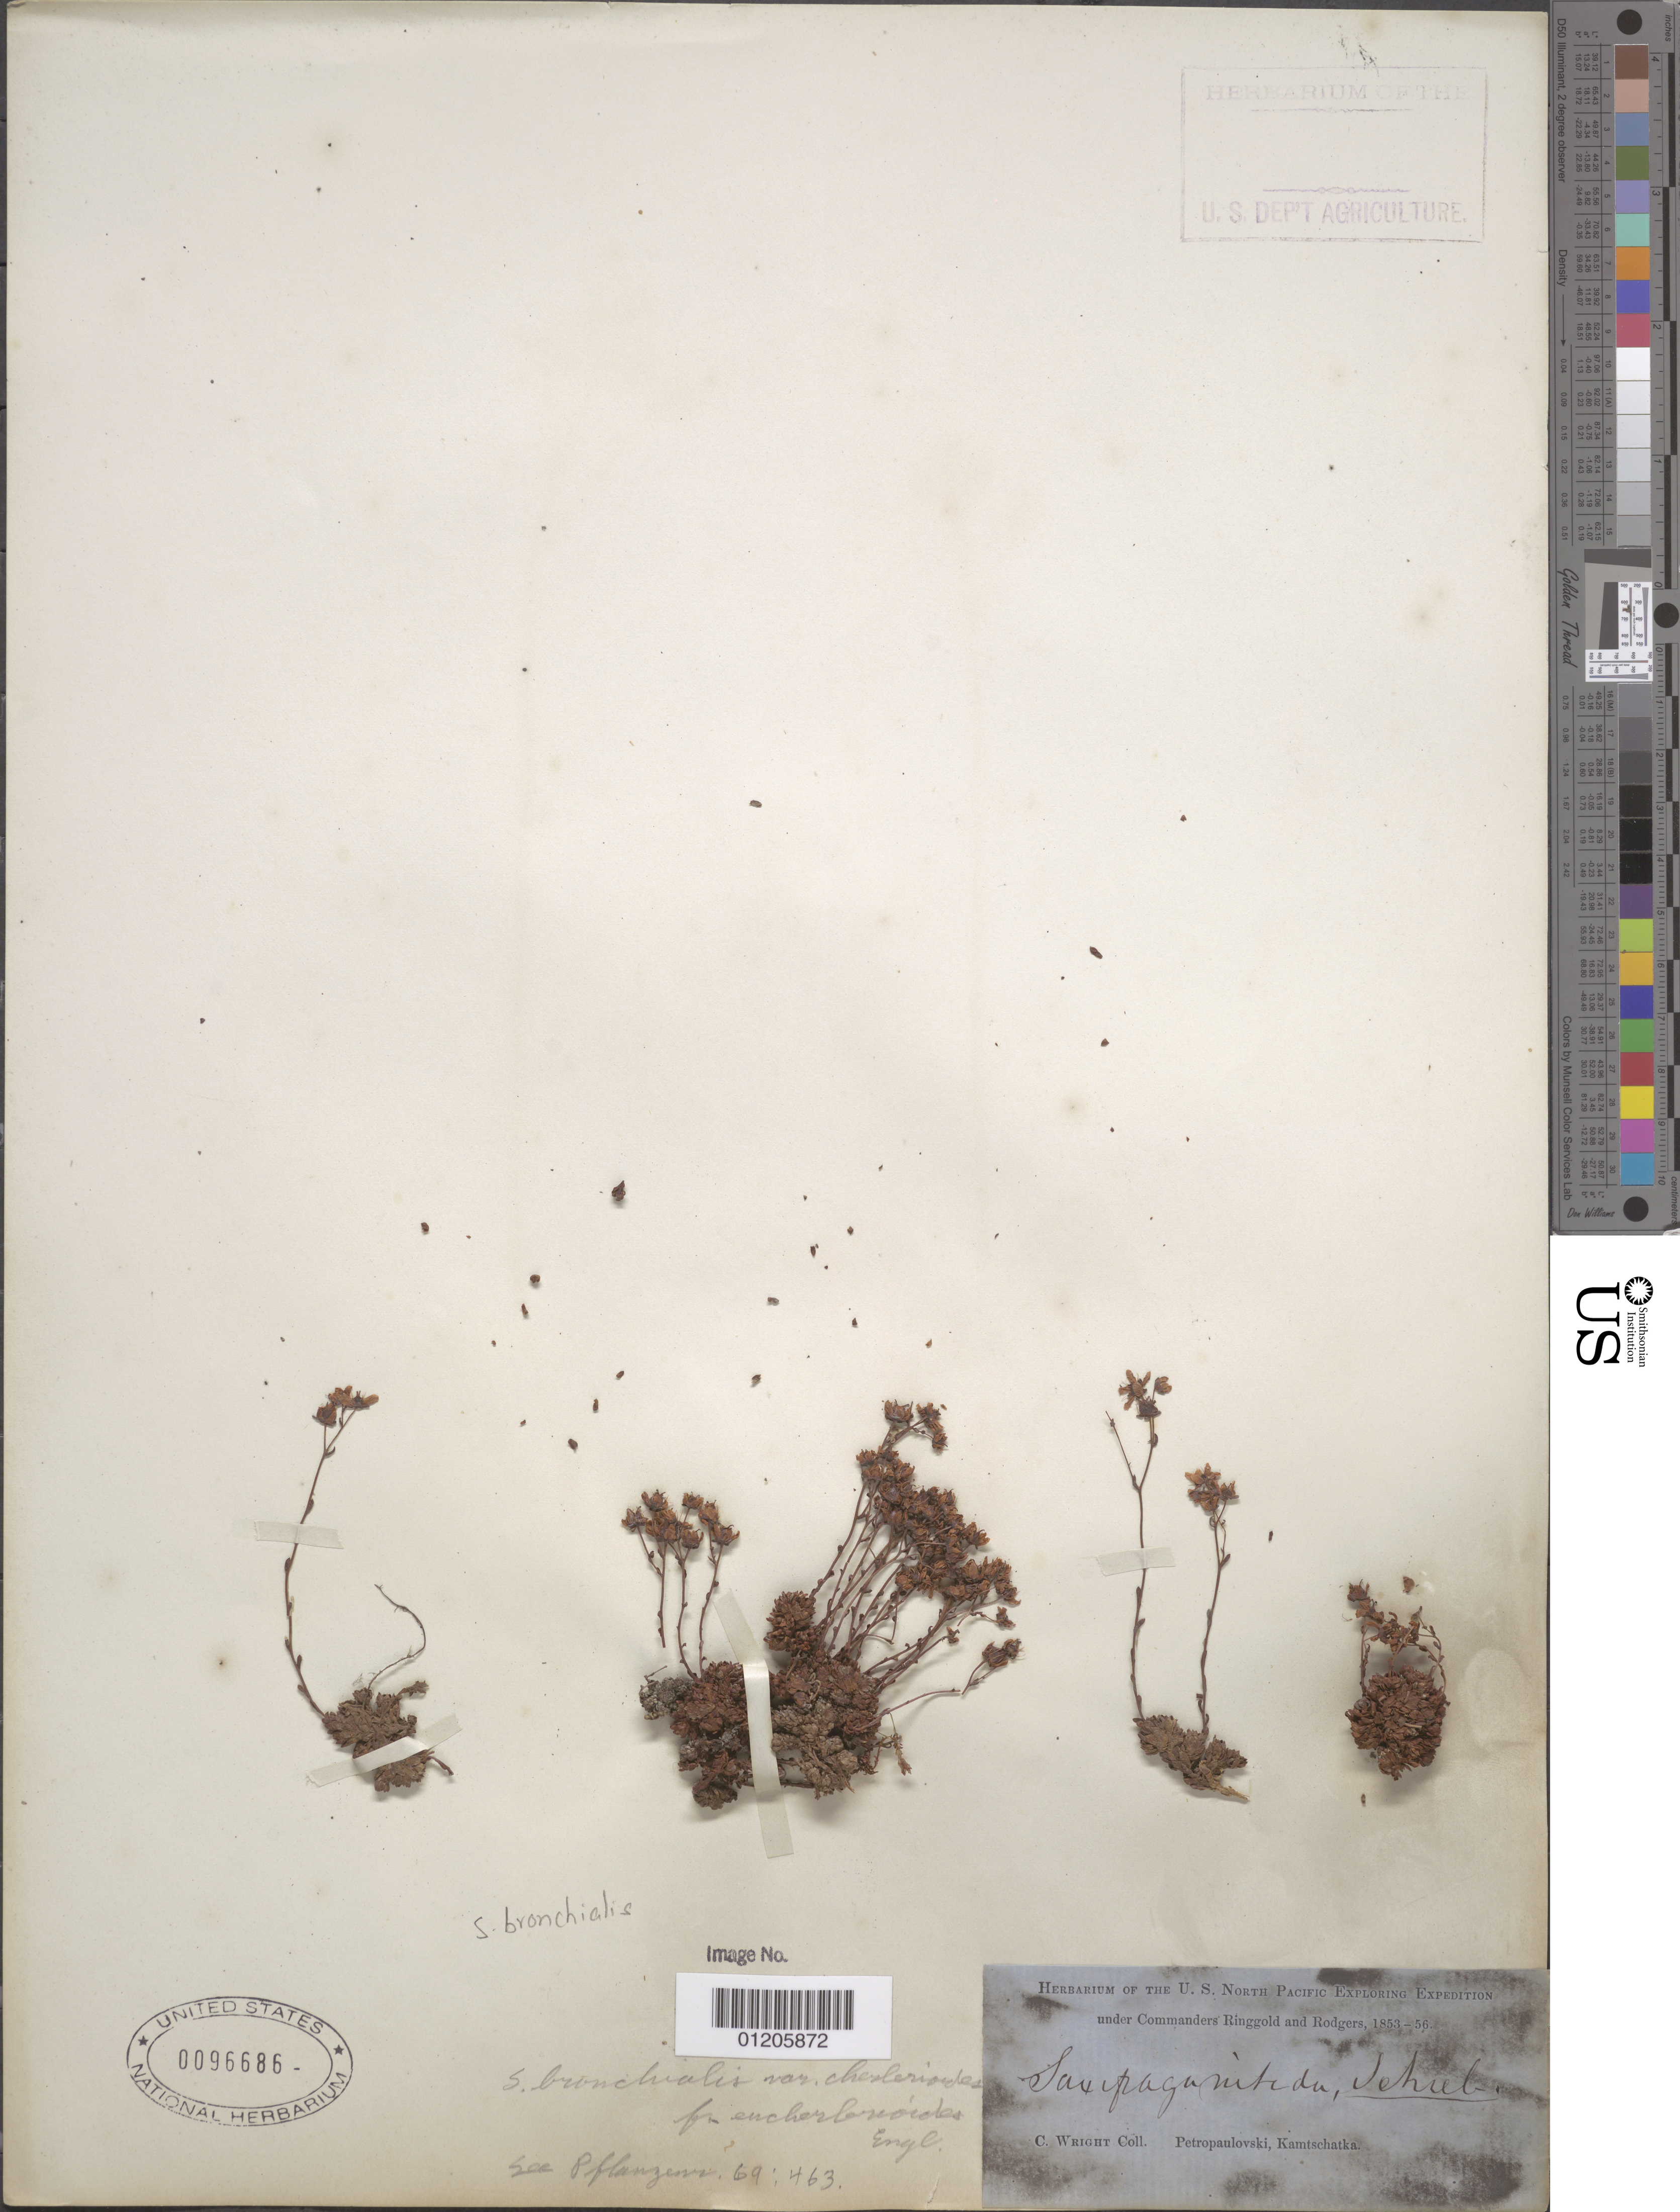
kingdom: Plantae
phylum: Tracheophyta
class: Magnoliopsida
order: Saxifragales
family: Saxifragaceae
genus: Saxifraga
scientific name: Saxifraga bronchialis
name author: L.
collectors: C. Wright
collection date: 1853/1856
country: Russian Federation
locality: Petropaulovski, Kamtschatka.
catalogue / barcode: US 96686